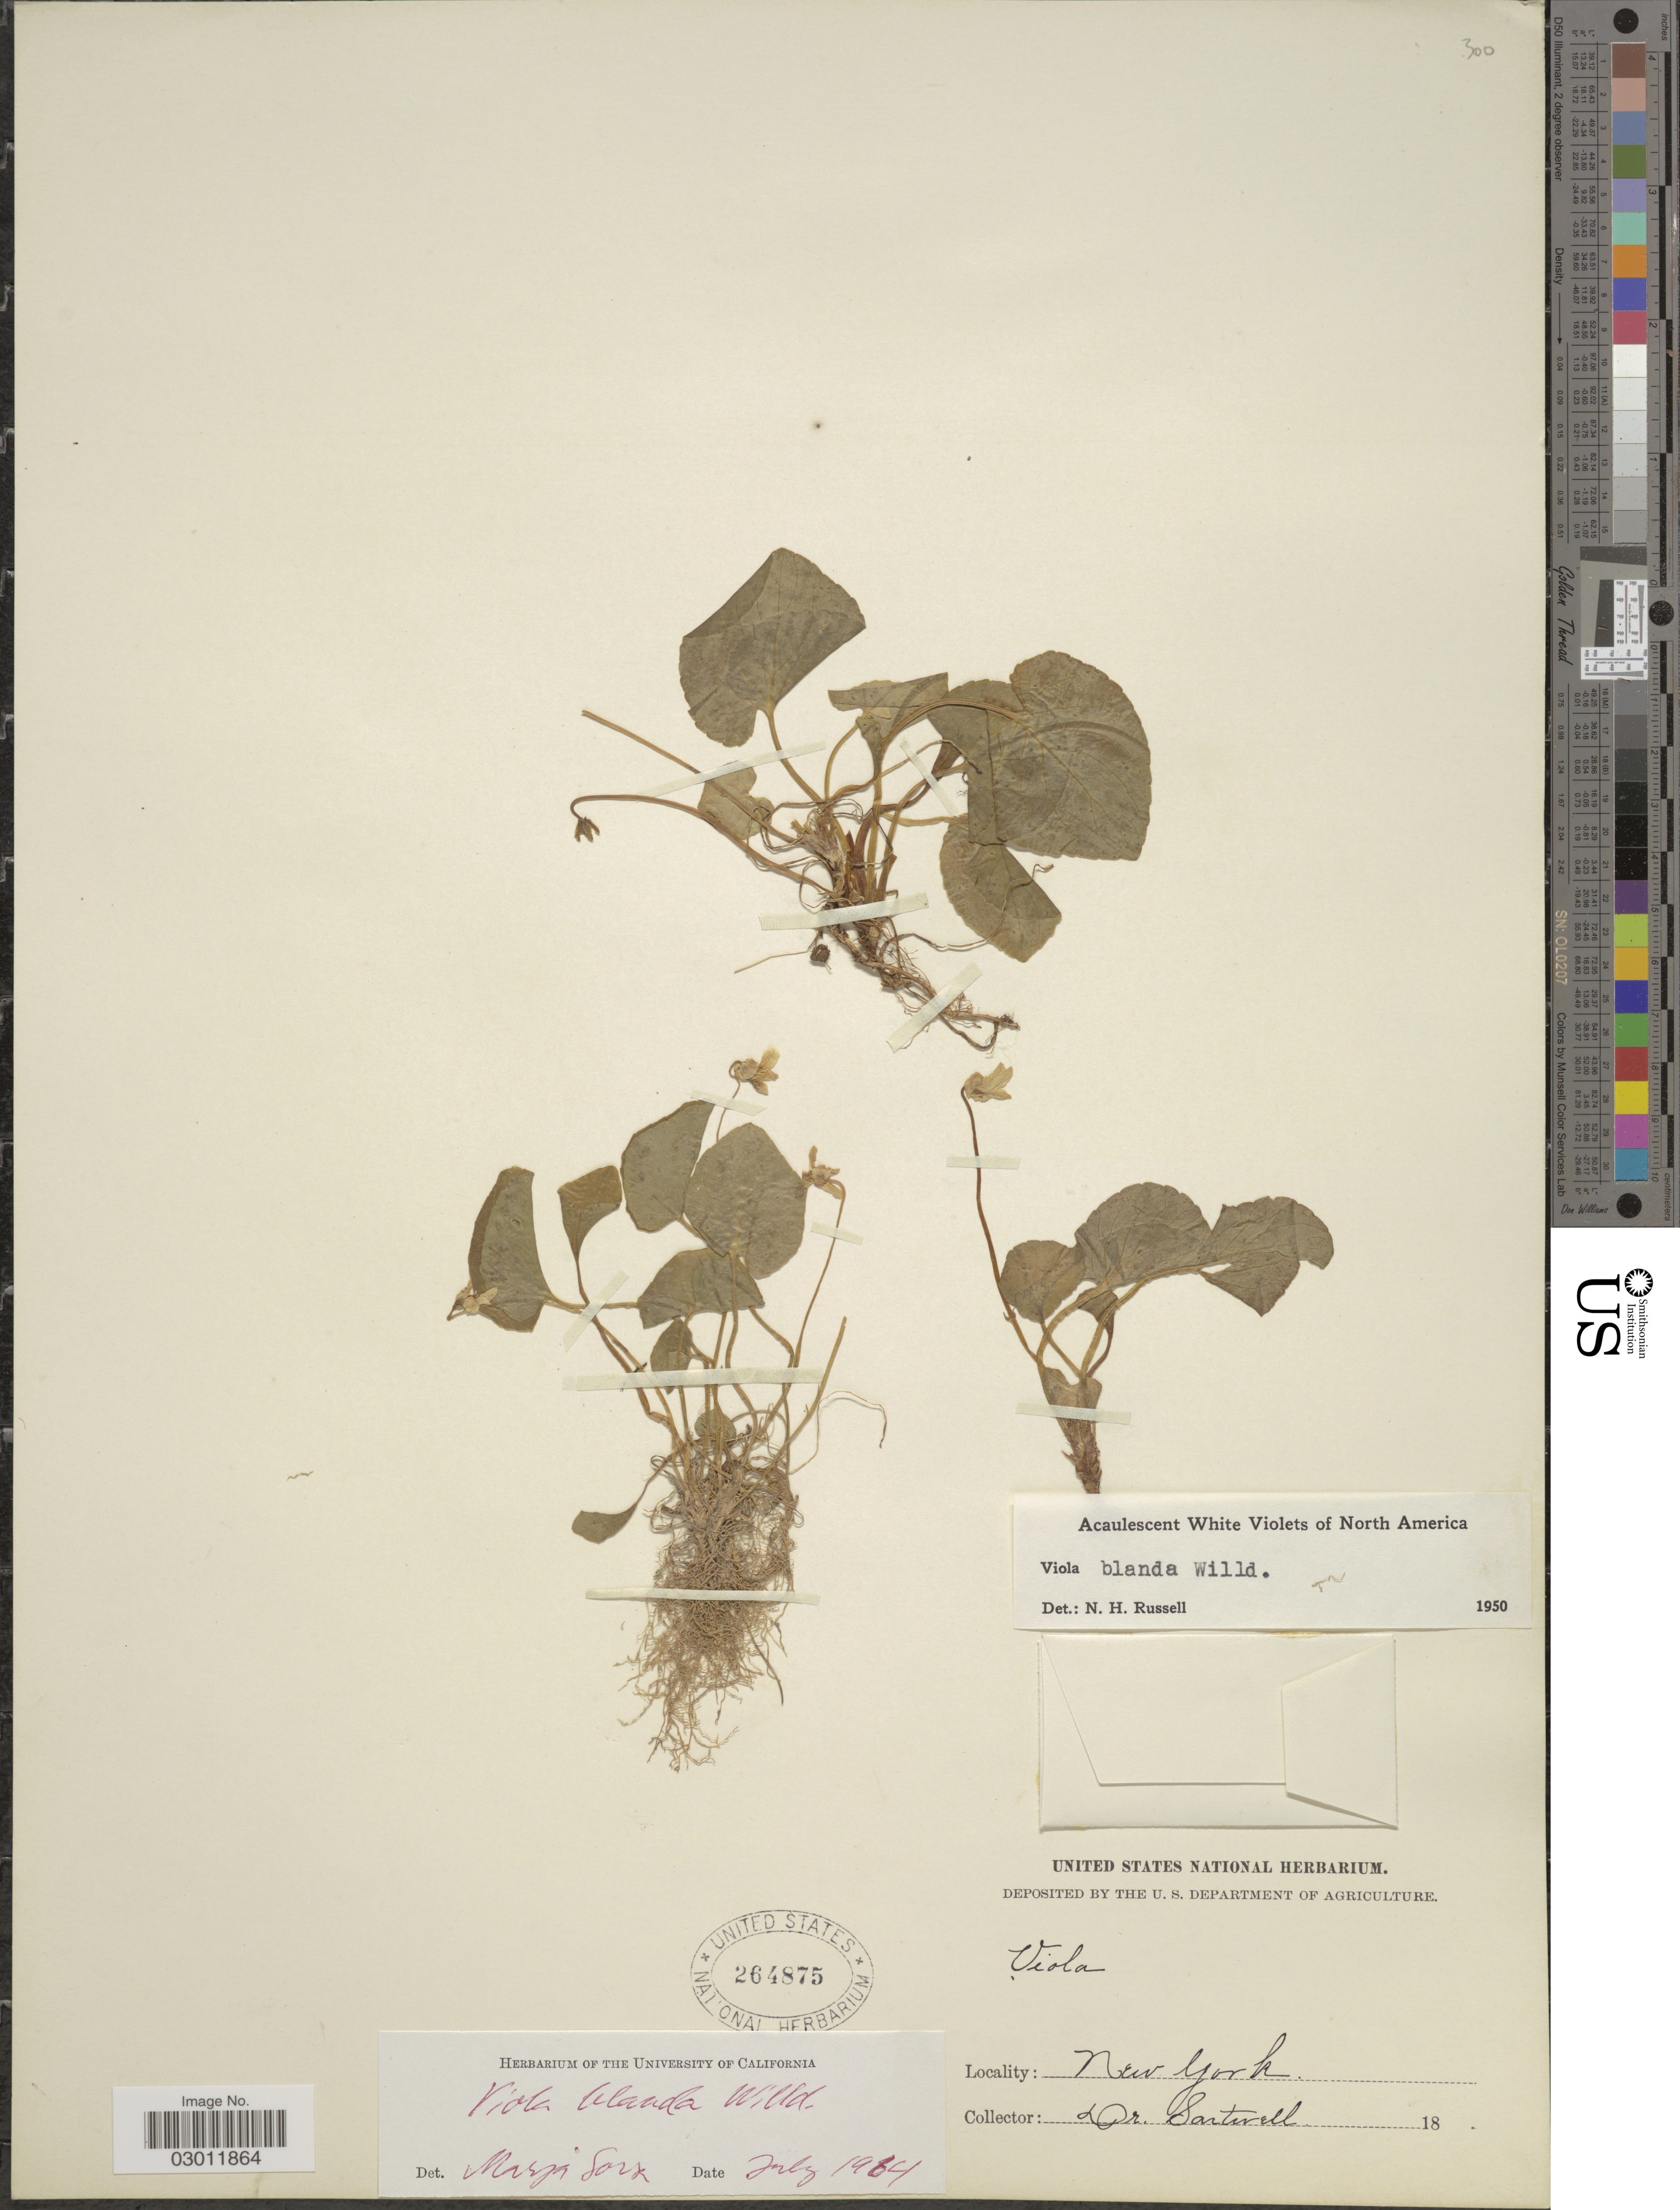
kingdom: Plantae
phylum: Tracheophyta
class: Magnoliopsida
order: Malpighiales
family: Violaceae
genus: Viola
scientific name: Viola blanda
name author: Willd.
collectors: Sartwell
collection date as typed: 18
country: United States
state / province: New York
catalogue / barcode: US 264875